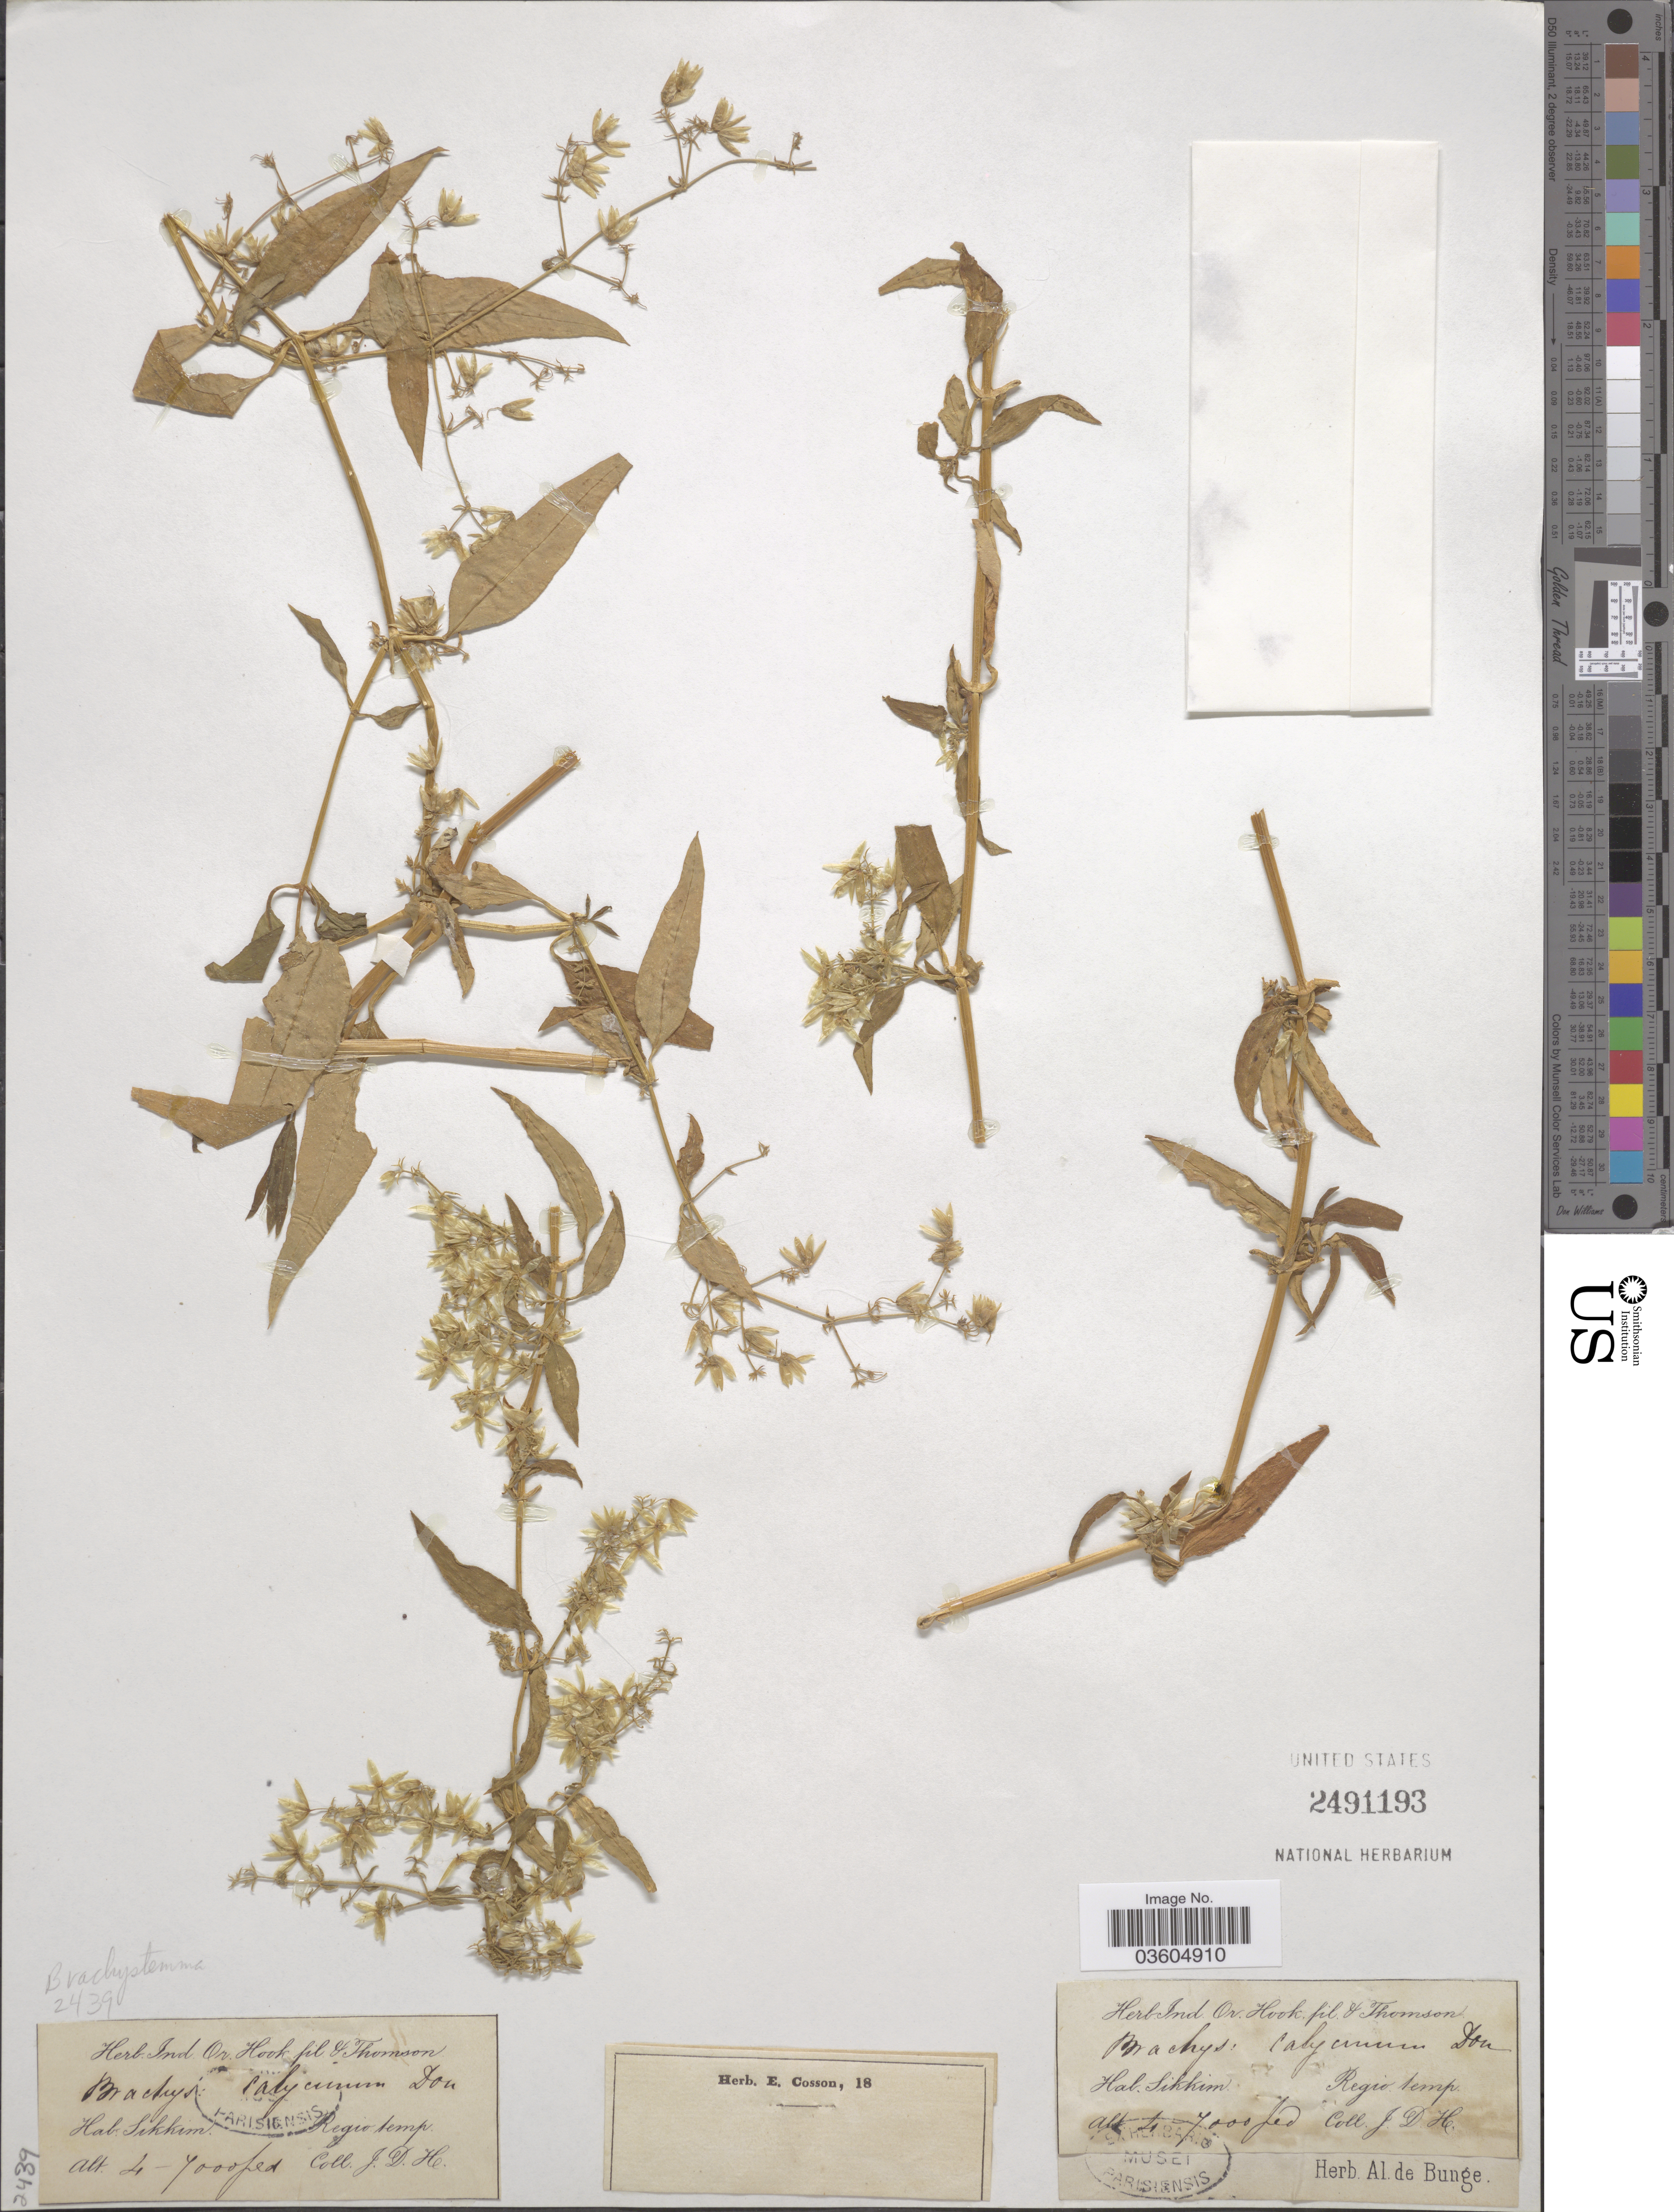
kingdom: Plantae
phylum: Tracheophyta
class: Magnoliopsida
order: Caryophyllales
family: Caryophyllaceae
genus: Brachystemma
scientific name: Brachystemma calycinum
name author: D. Don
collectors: J. D. Hooker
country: India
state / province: Sikkim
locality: Regio temp.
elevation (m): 1219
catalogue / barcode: US 2491193